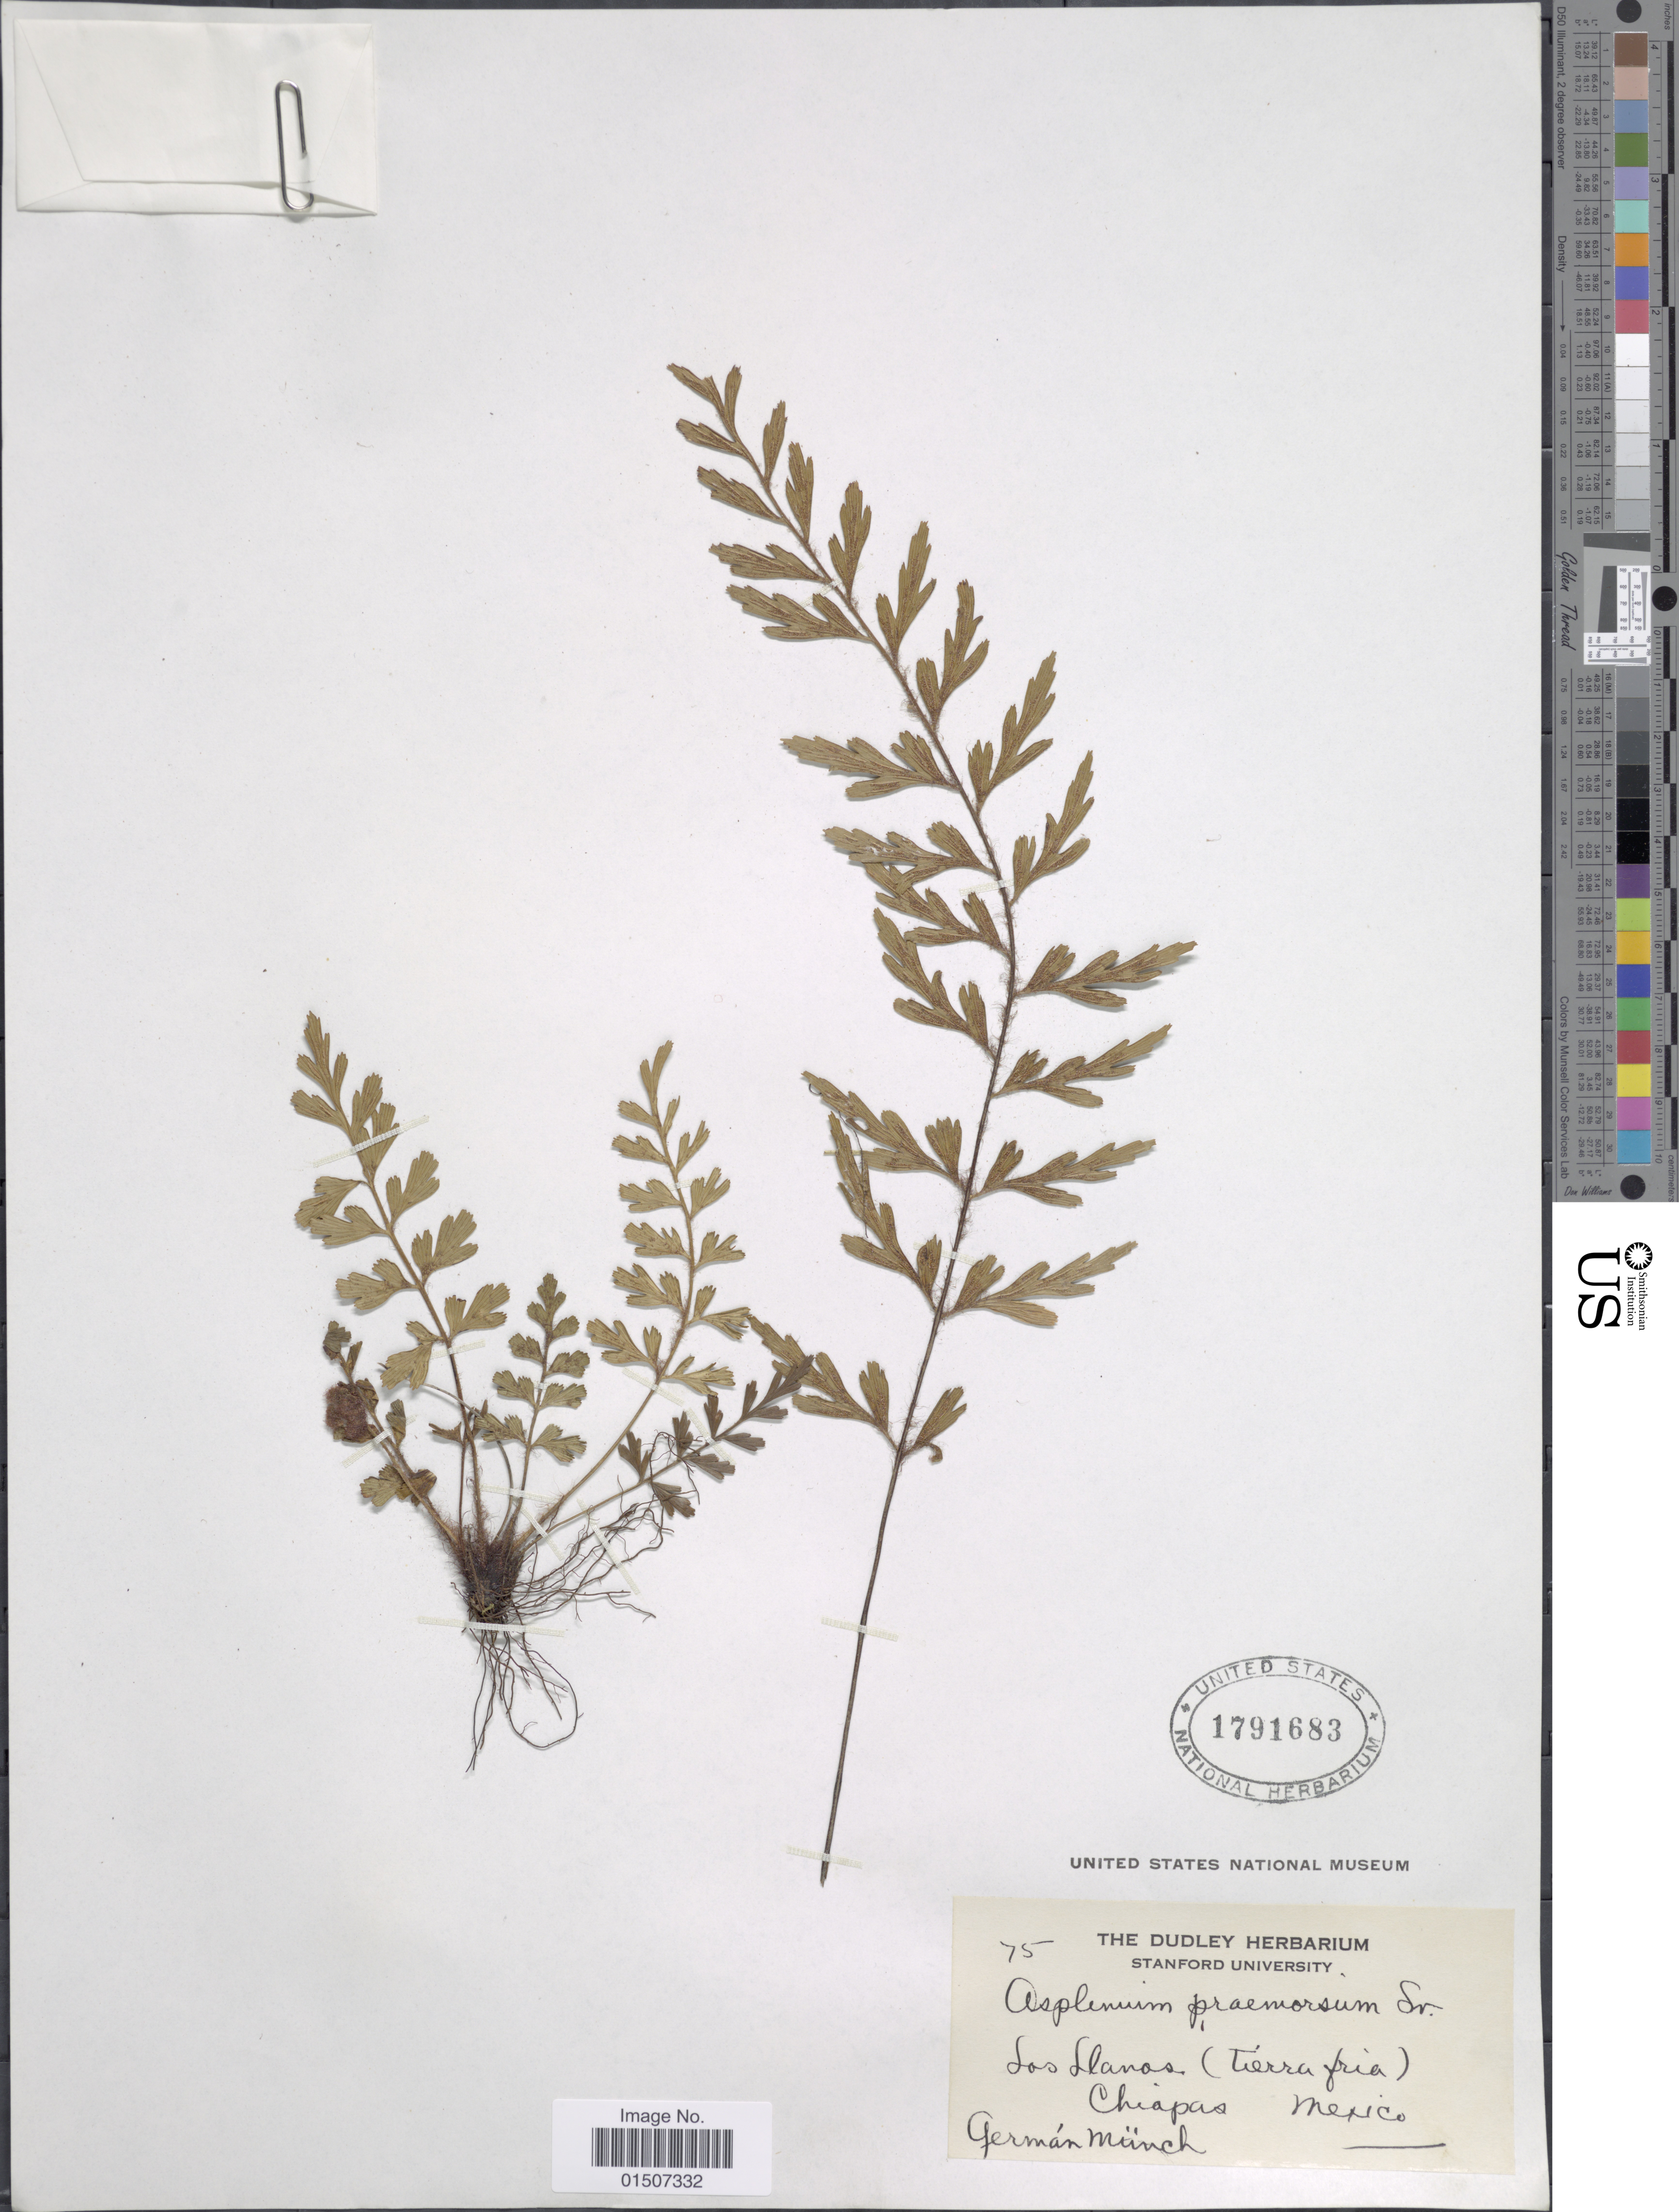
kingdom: Plantae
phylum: Tracheophyta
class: Polypodiopsida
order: Polypodiales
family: Aspleniaceae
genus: Asplenium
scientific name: Asplenium praemorsum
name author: Sw.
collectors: G. Munch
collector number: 75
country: Mexico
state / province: Chiapas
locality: Los Llanos (Tierra fria)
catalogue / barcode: US 1791683